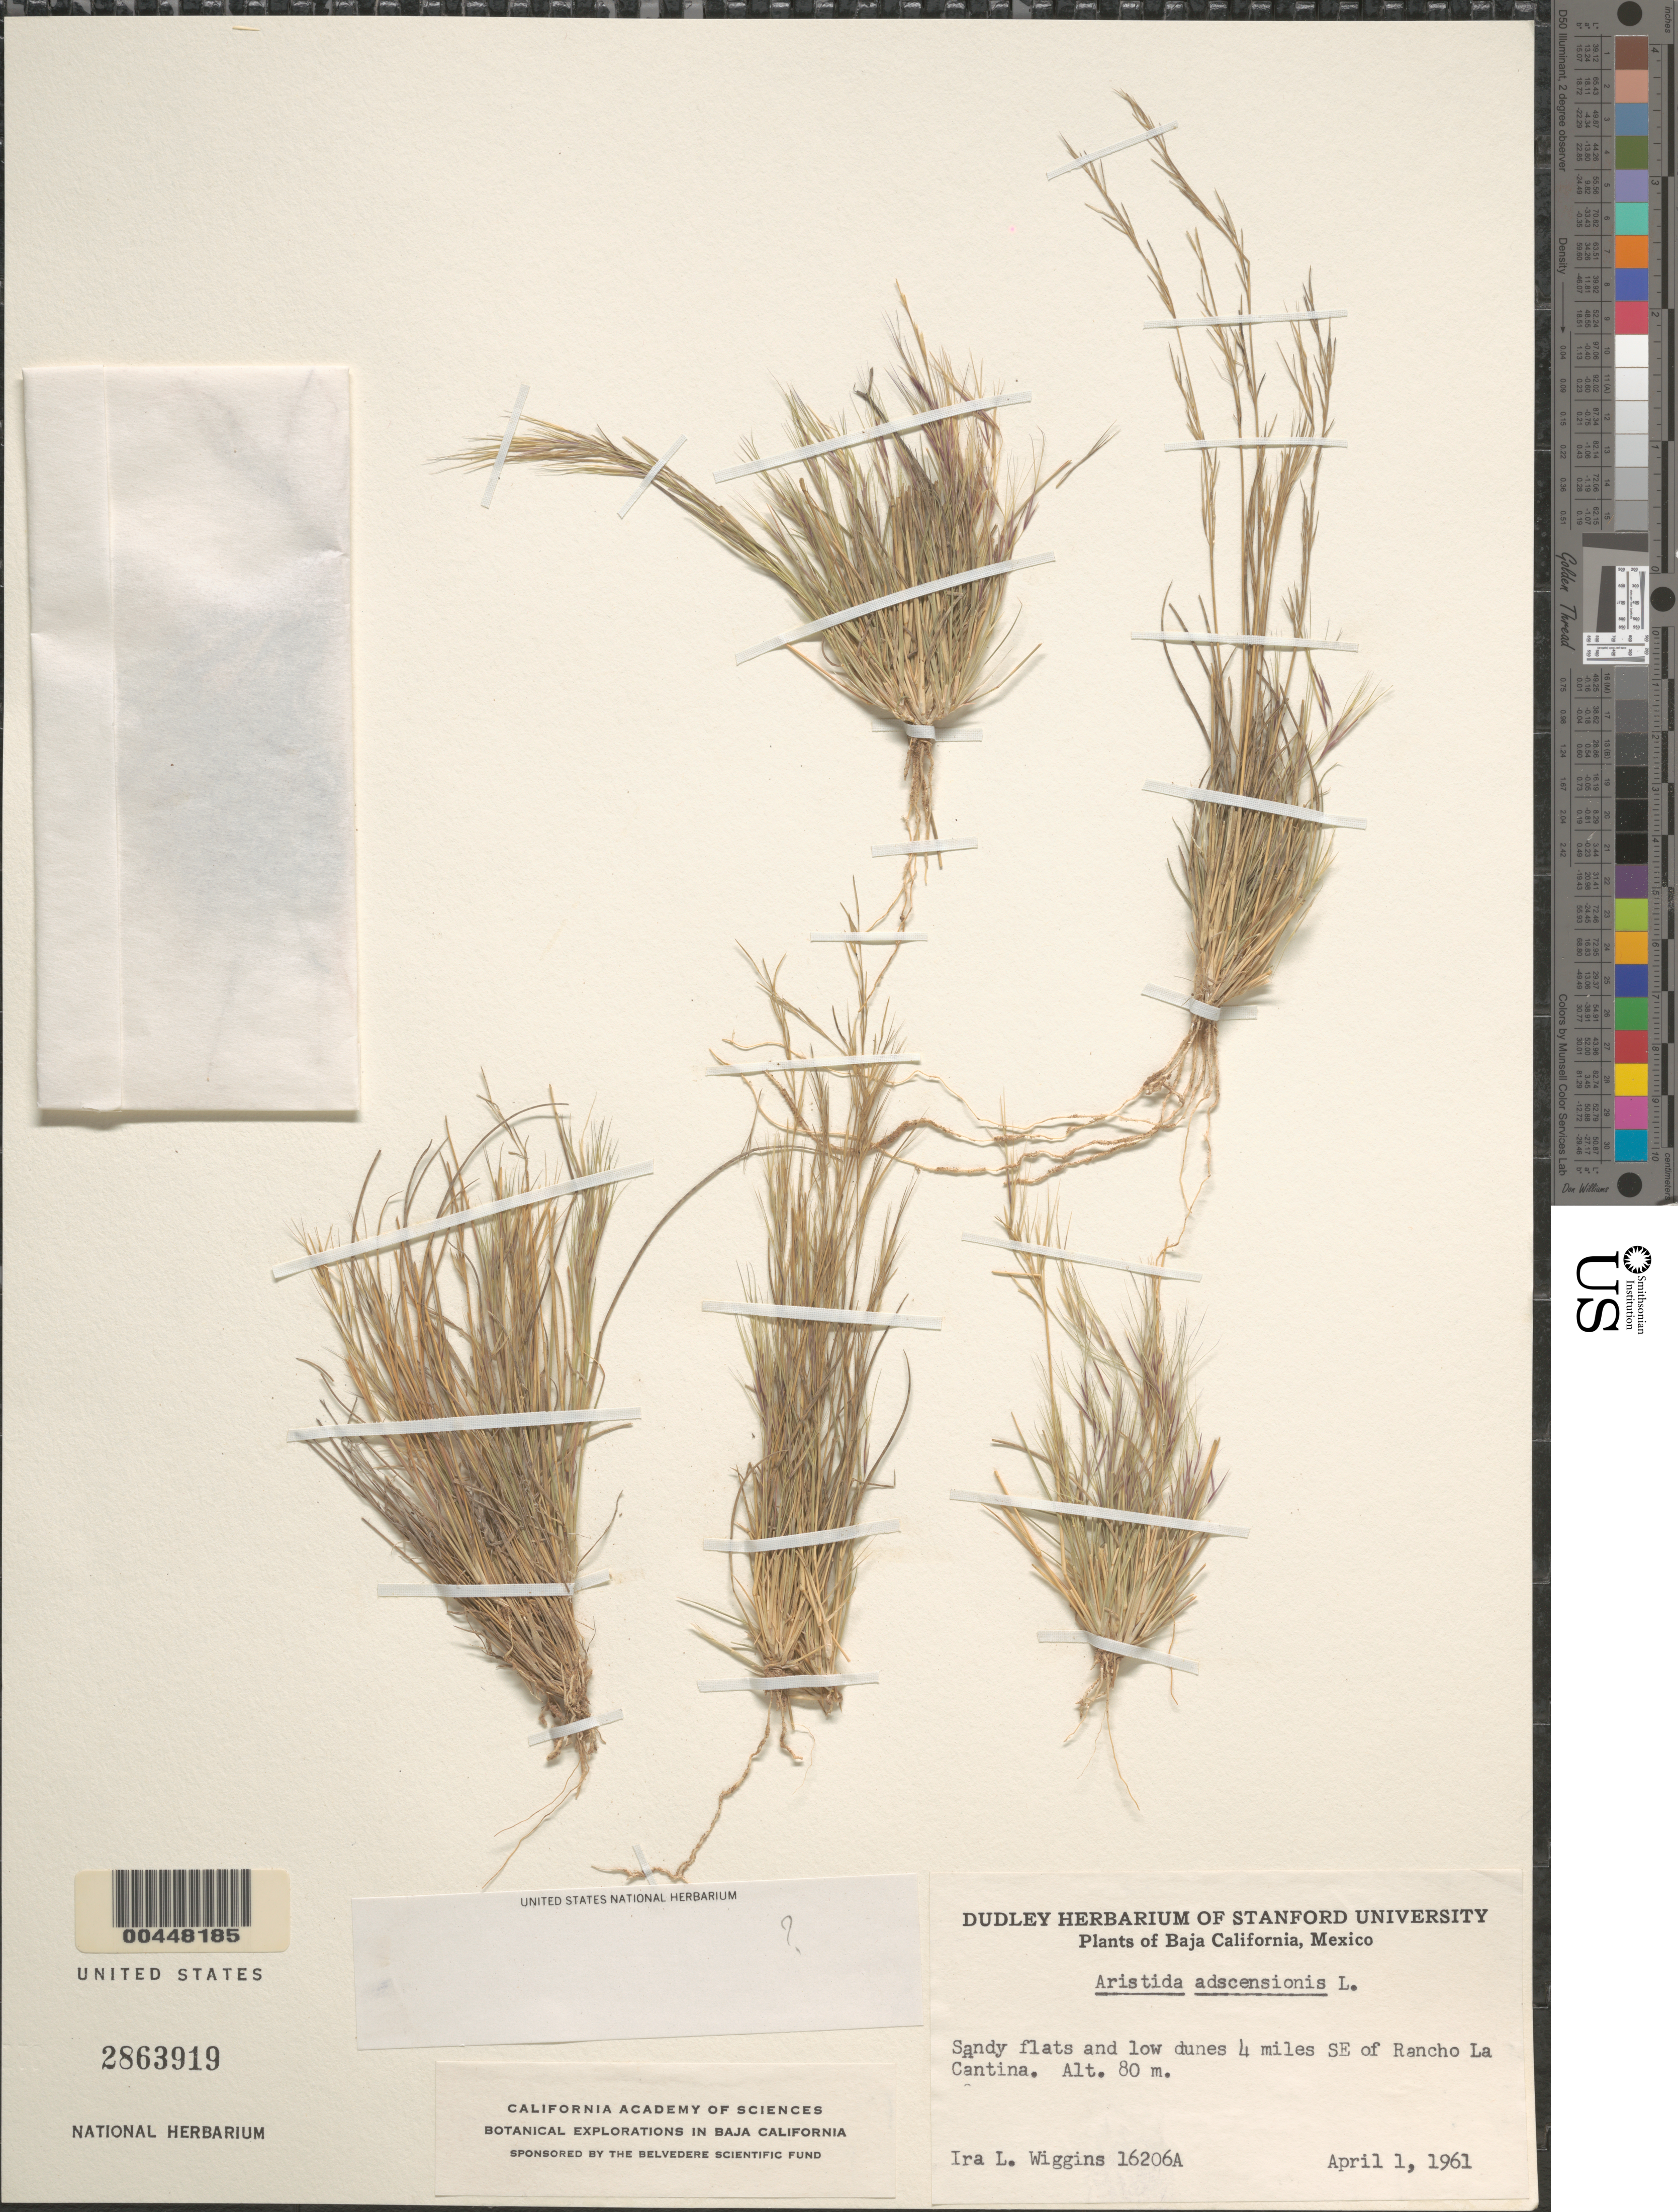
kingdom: Plantae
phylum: Tracheophyta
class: Liliopsida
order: Poales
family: Poaceae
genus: Aristida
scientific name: Aristida adscensionis var. modesta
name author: Hack. in Stuck.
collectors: I. L. Wiggins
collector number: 16206a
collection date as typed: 1 Apr 1961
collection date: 1961-04-01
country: Mexico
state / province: Baja California Sur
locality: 4 mi SE of Rancho La Cantina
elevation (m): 80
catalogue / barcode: US 2863919